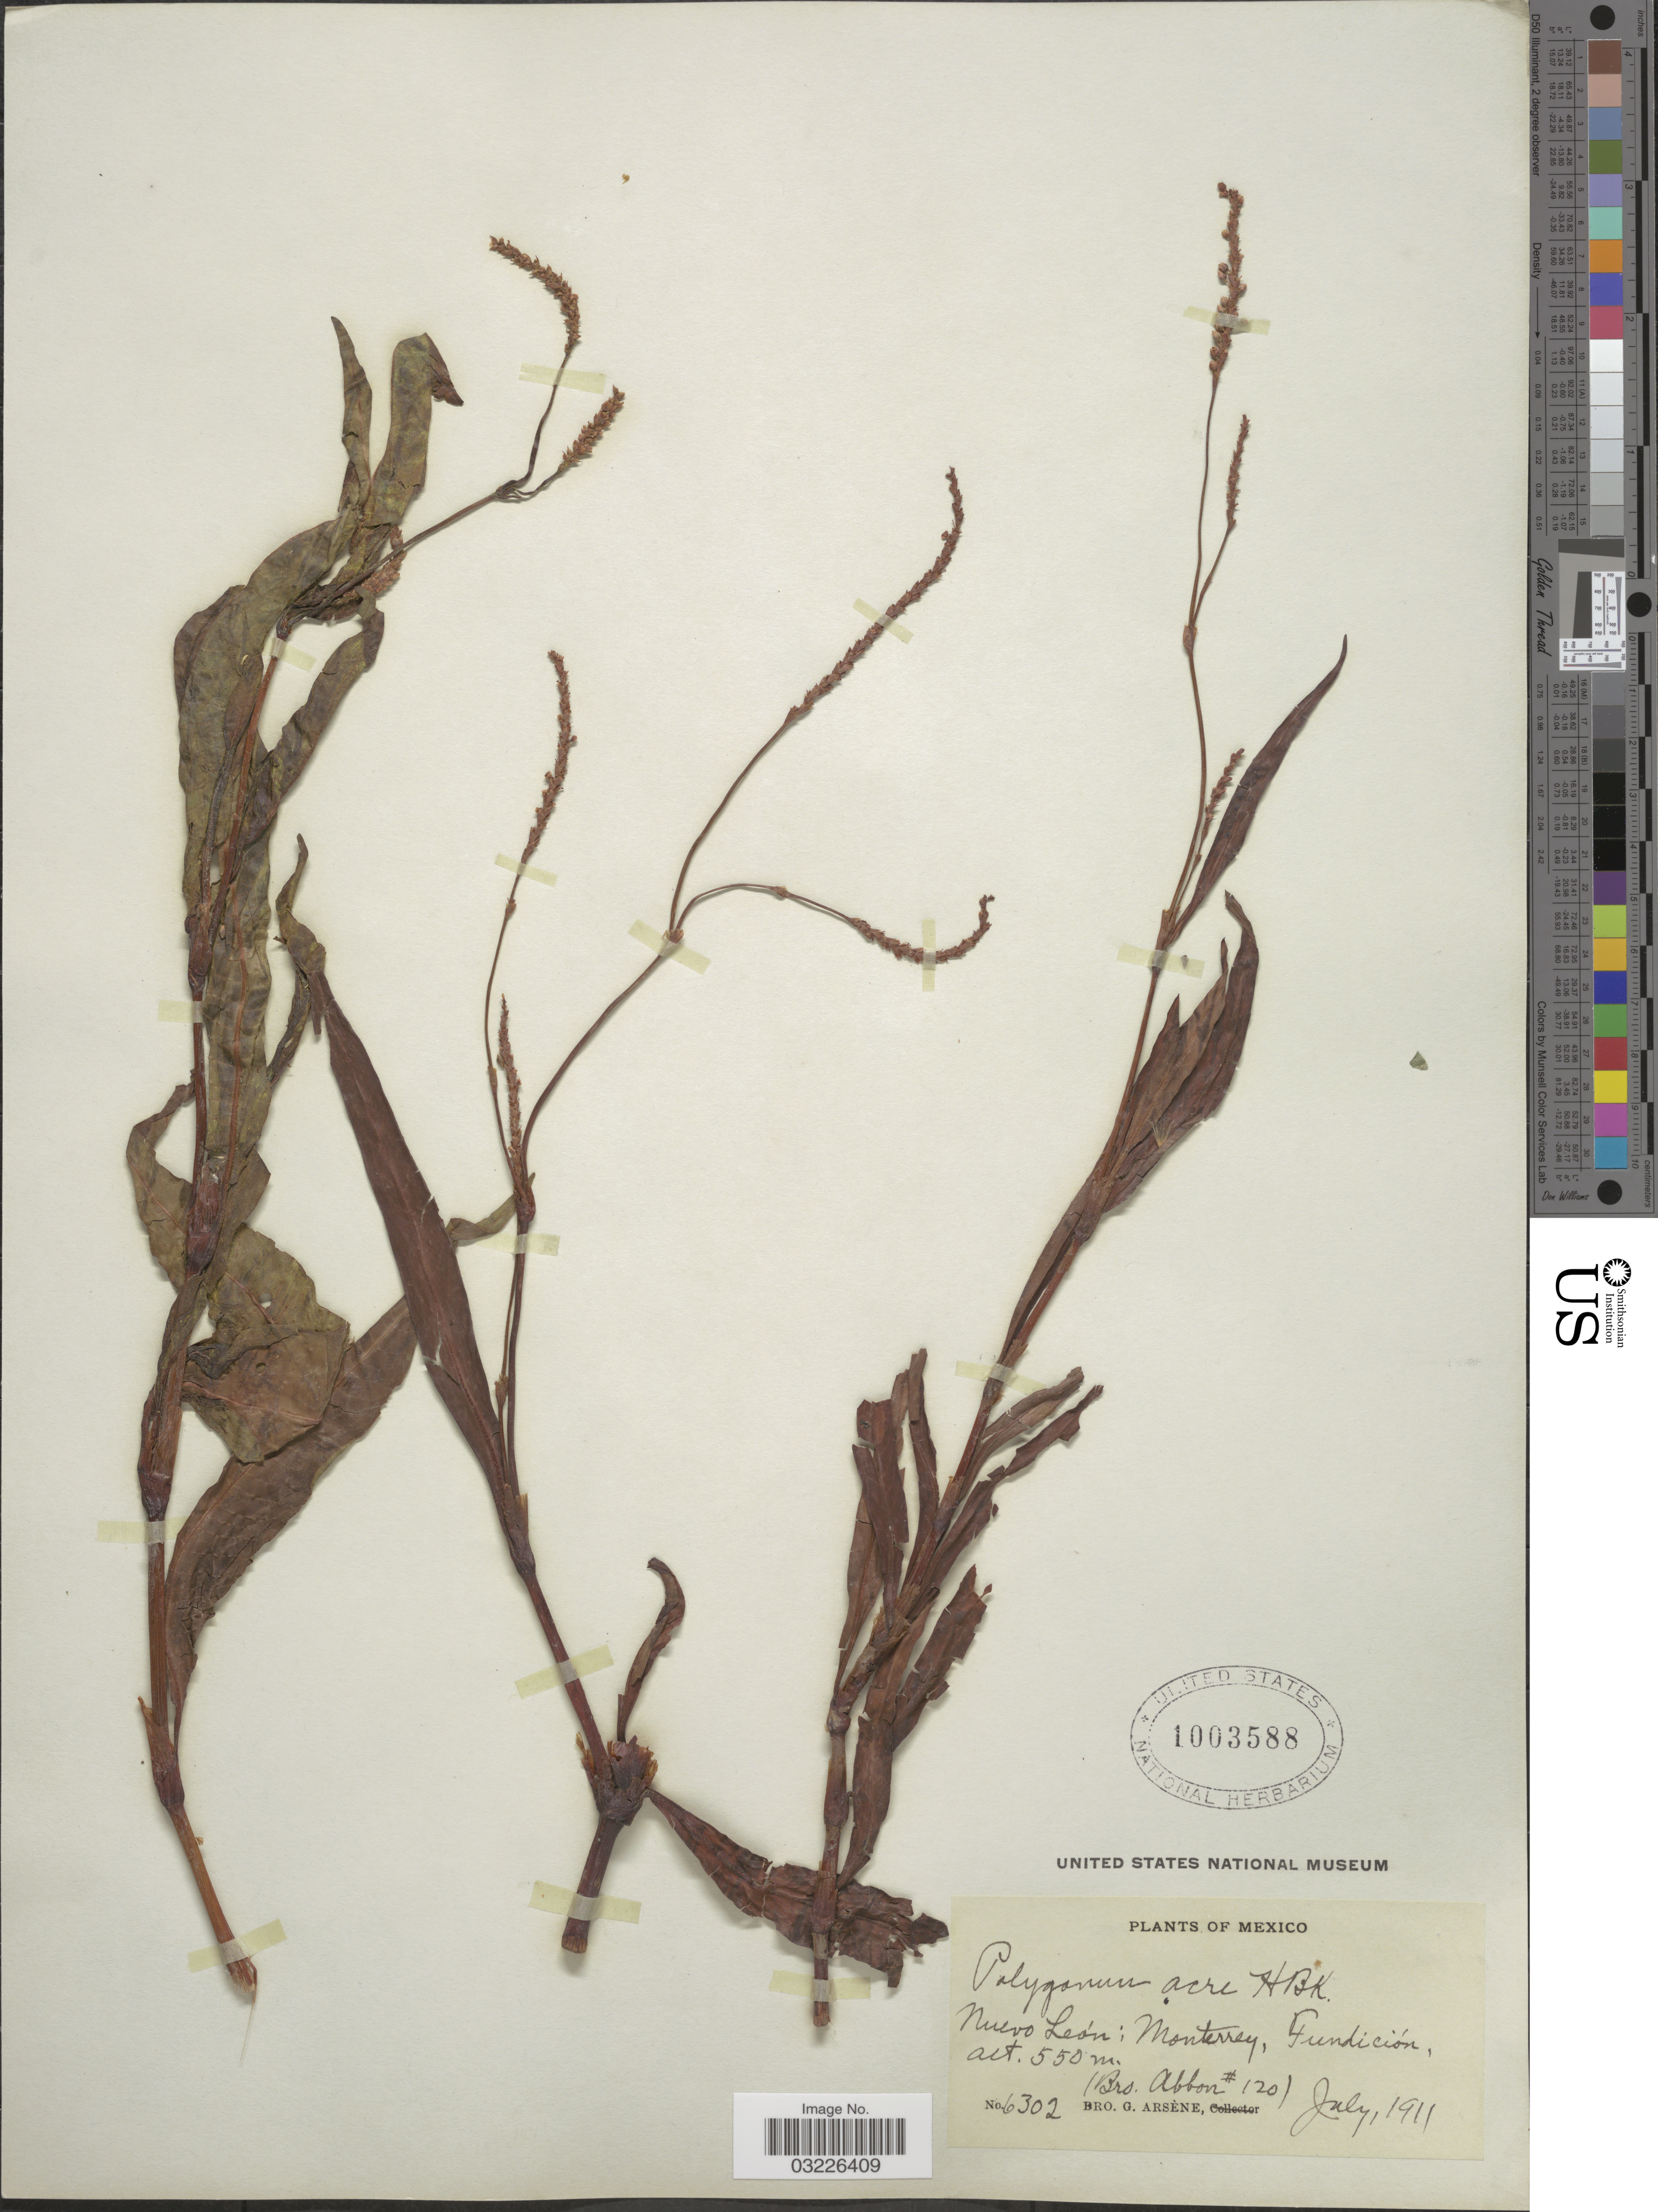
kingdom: Plantae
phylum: Tracheophyta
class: Magnoliopsida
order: Caryophyllales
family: Polygonaceae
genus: Polygonum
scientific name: Polygonum hydropiperoides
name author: Michx.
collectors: Bro. G. Arsène & Bro. Abbon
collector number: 6302/120*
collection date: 1911-07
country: Mexico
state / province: Nuevo León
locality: Monterrey, Fundición.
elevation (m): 550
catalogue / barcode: US 1003588